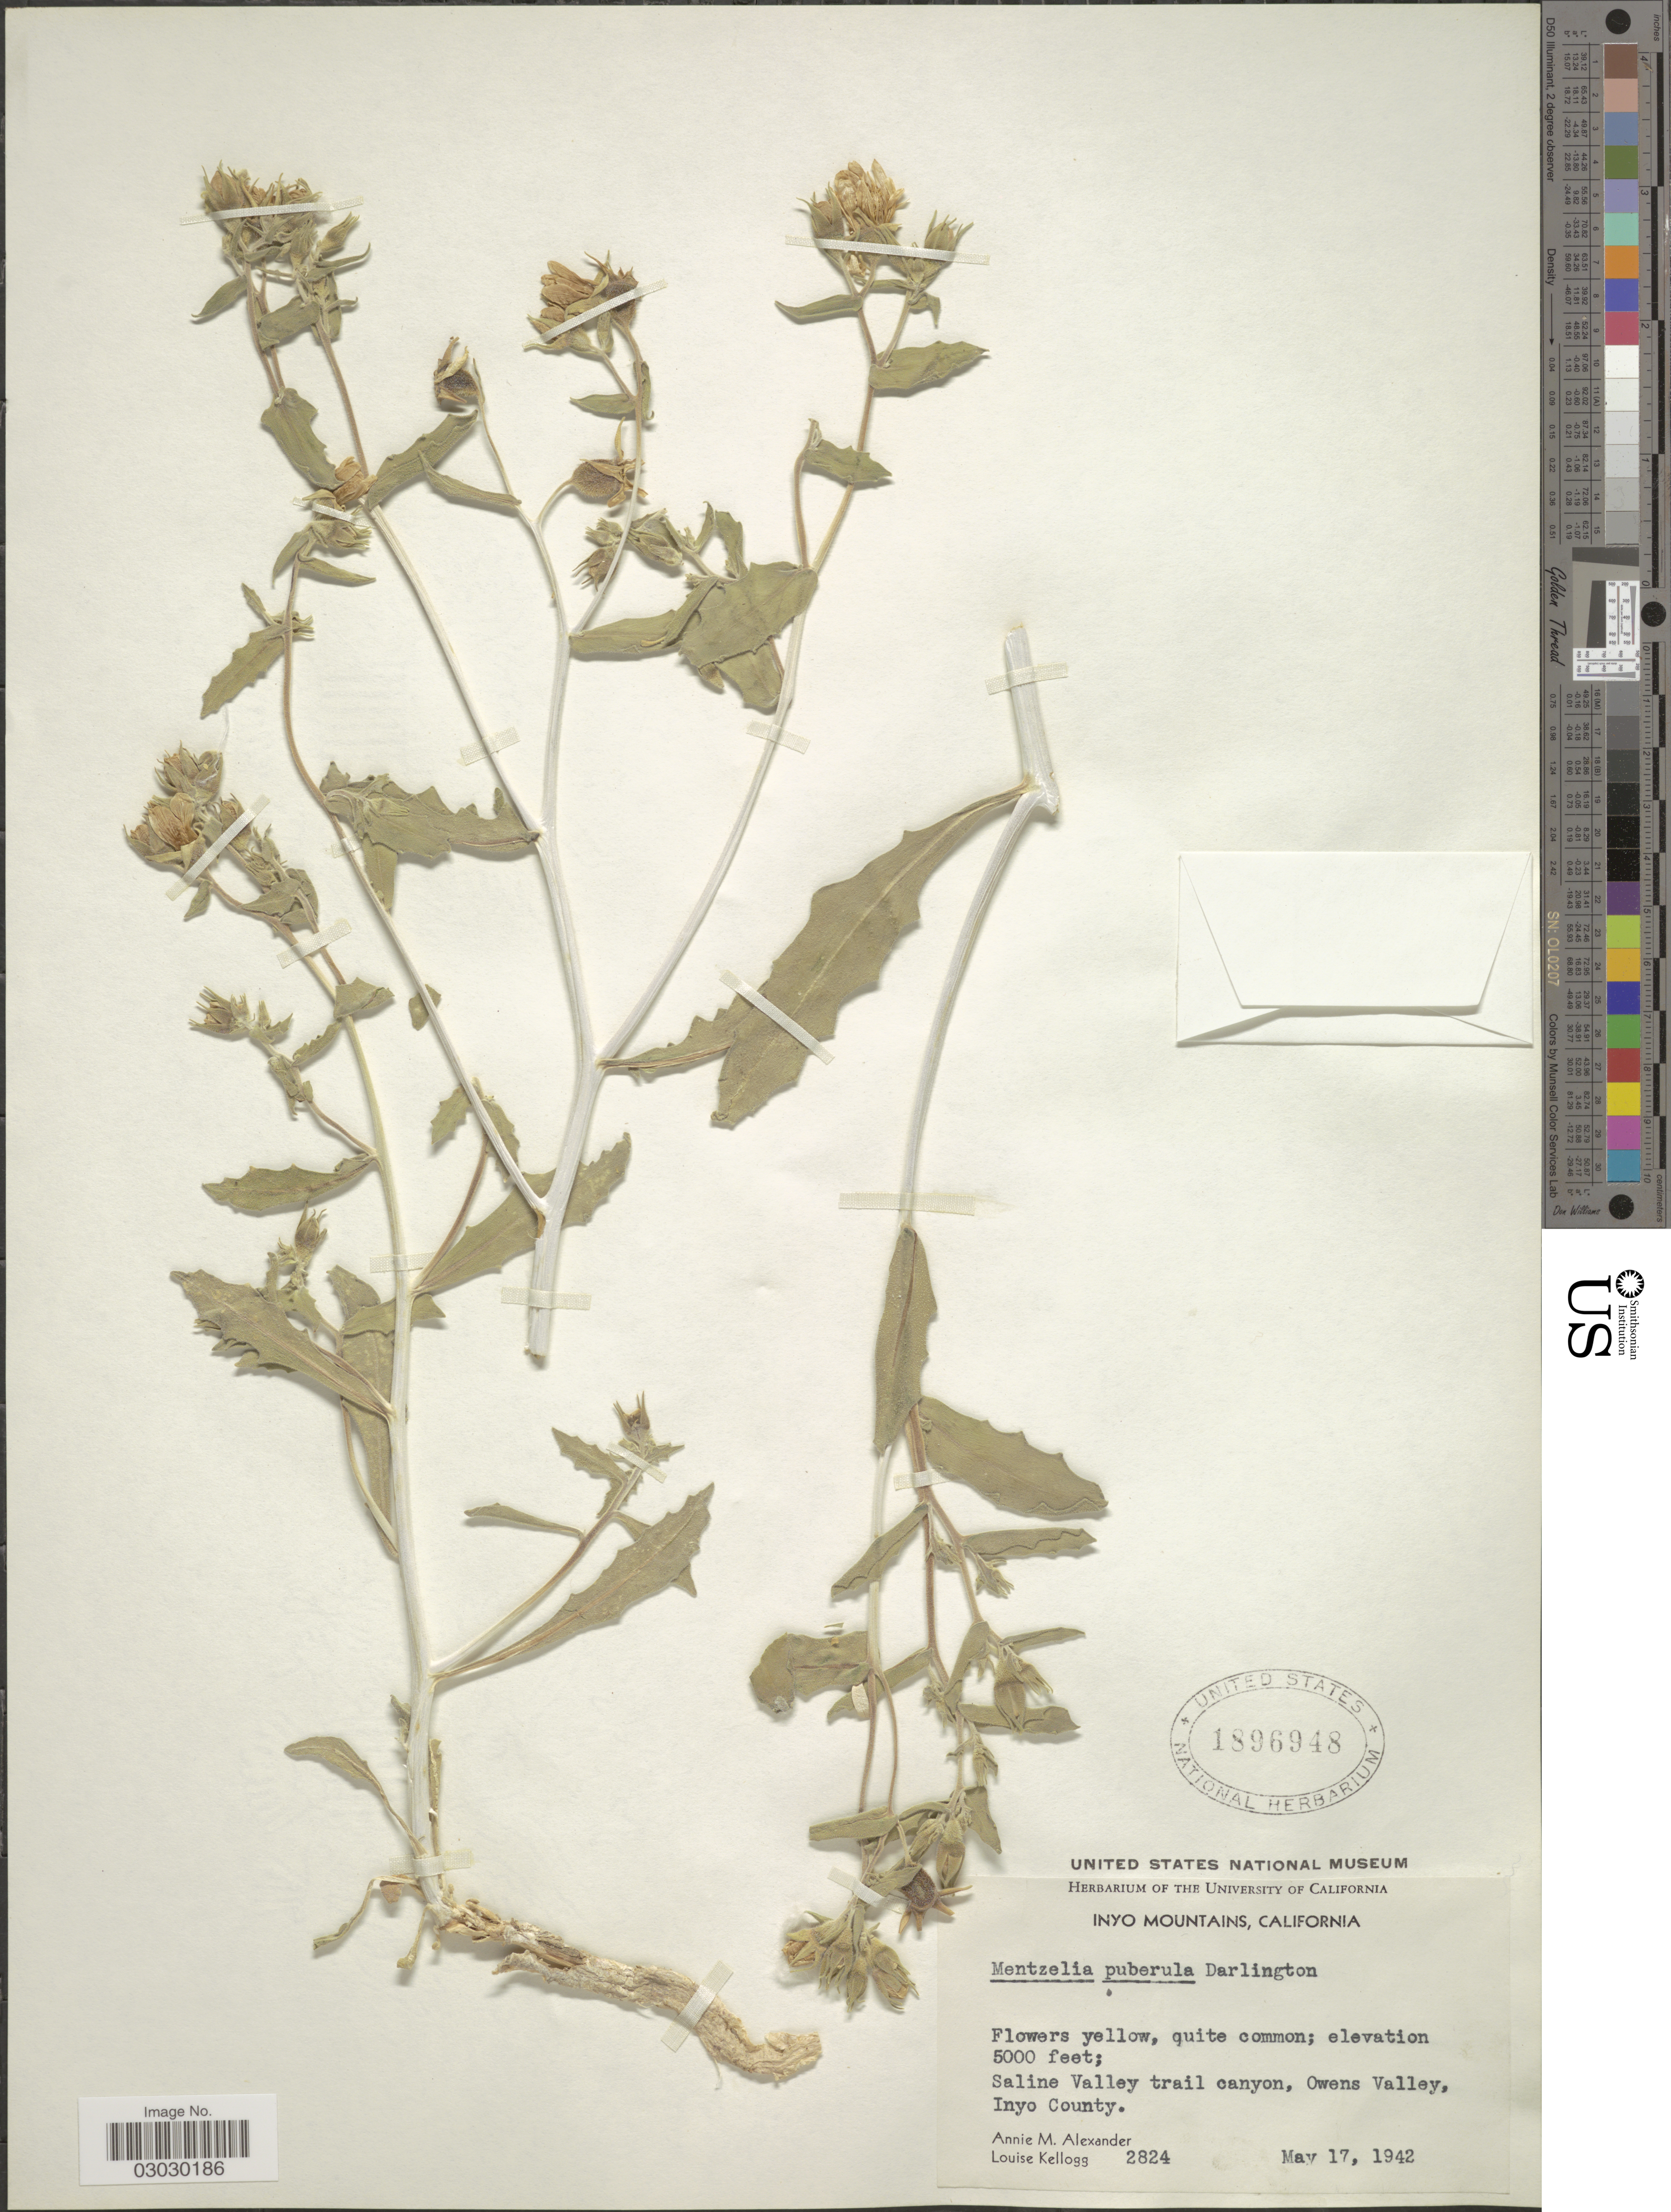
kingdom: Plantae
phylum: Tracheophyta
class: Magnoliopsida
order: Cornales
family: Loasaceae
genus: Mentzelia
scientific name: Mentzelia oreophila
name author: J. Darl.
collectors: A. M. Alexander & L. Kellogg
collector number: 2824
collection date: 1942-05-17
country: United States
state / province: California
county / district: Inyo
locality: Inyo Mountains, Saline Valley trail canyon, Owens Valley, Inyo County.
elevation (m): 1524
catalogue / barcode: US 1896948